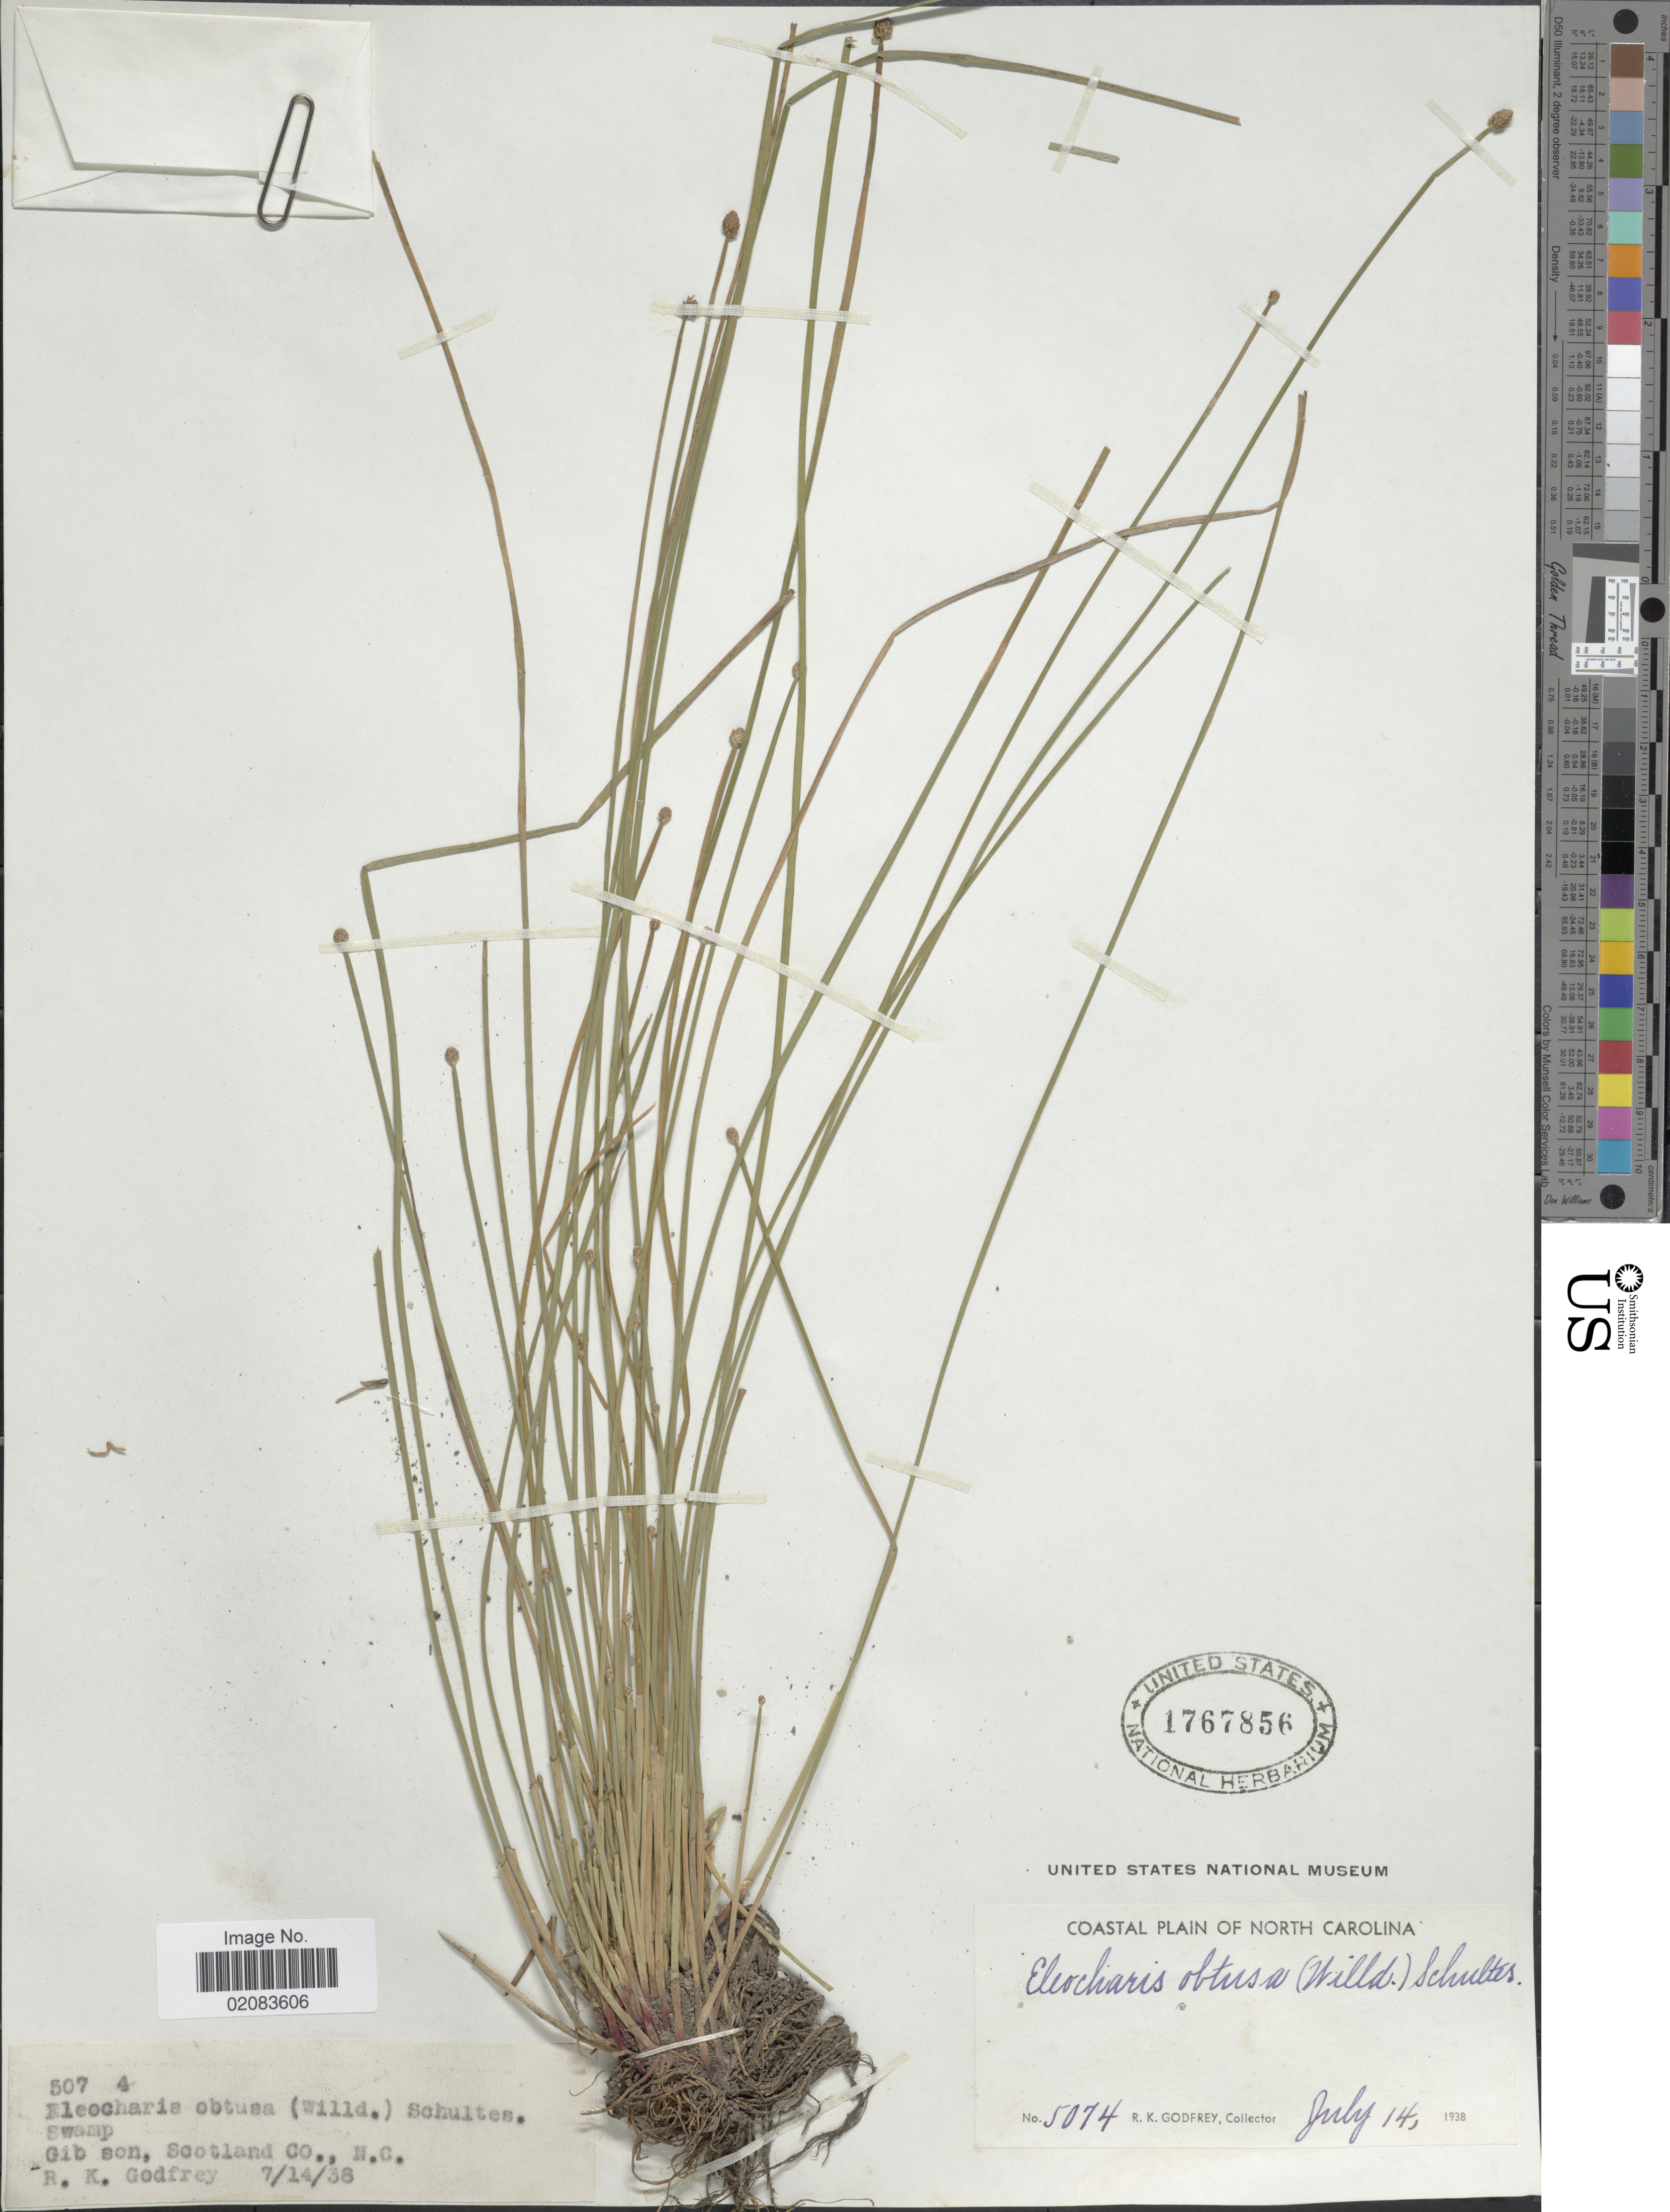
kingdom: Plantae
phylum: Tracheophyta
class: Liliopsida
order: Poales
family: Cyperaceae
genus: Eleocharis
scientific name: Eleocharis obtusa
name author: (Willd.) Schult.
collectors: R. K. Godfrey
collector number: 5074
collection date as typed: Transcribed d/m/y: 14/7/38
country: United States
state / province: North Carolina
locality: Coastal Plain, swamp, Gibson, Scotland Co.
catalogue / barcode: US 1767856